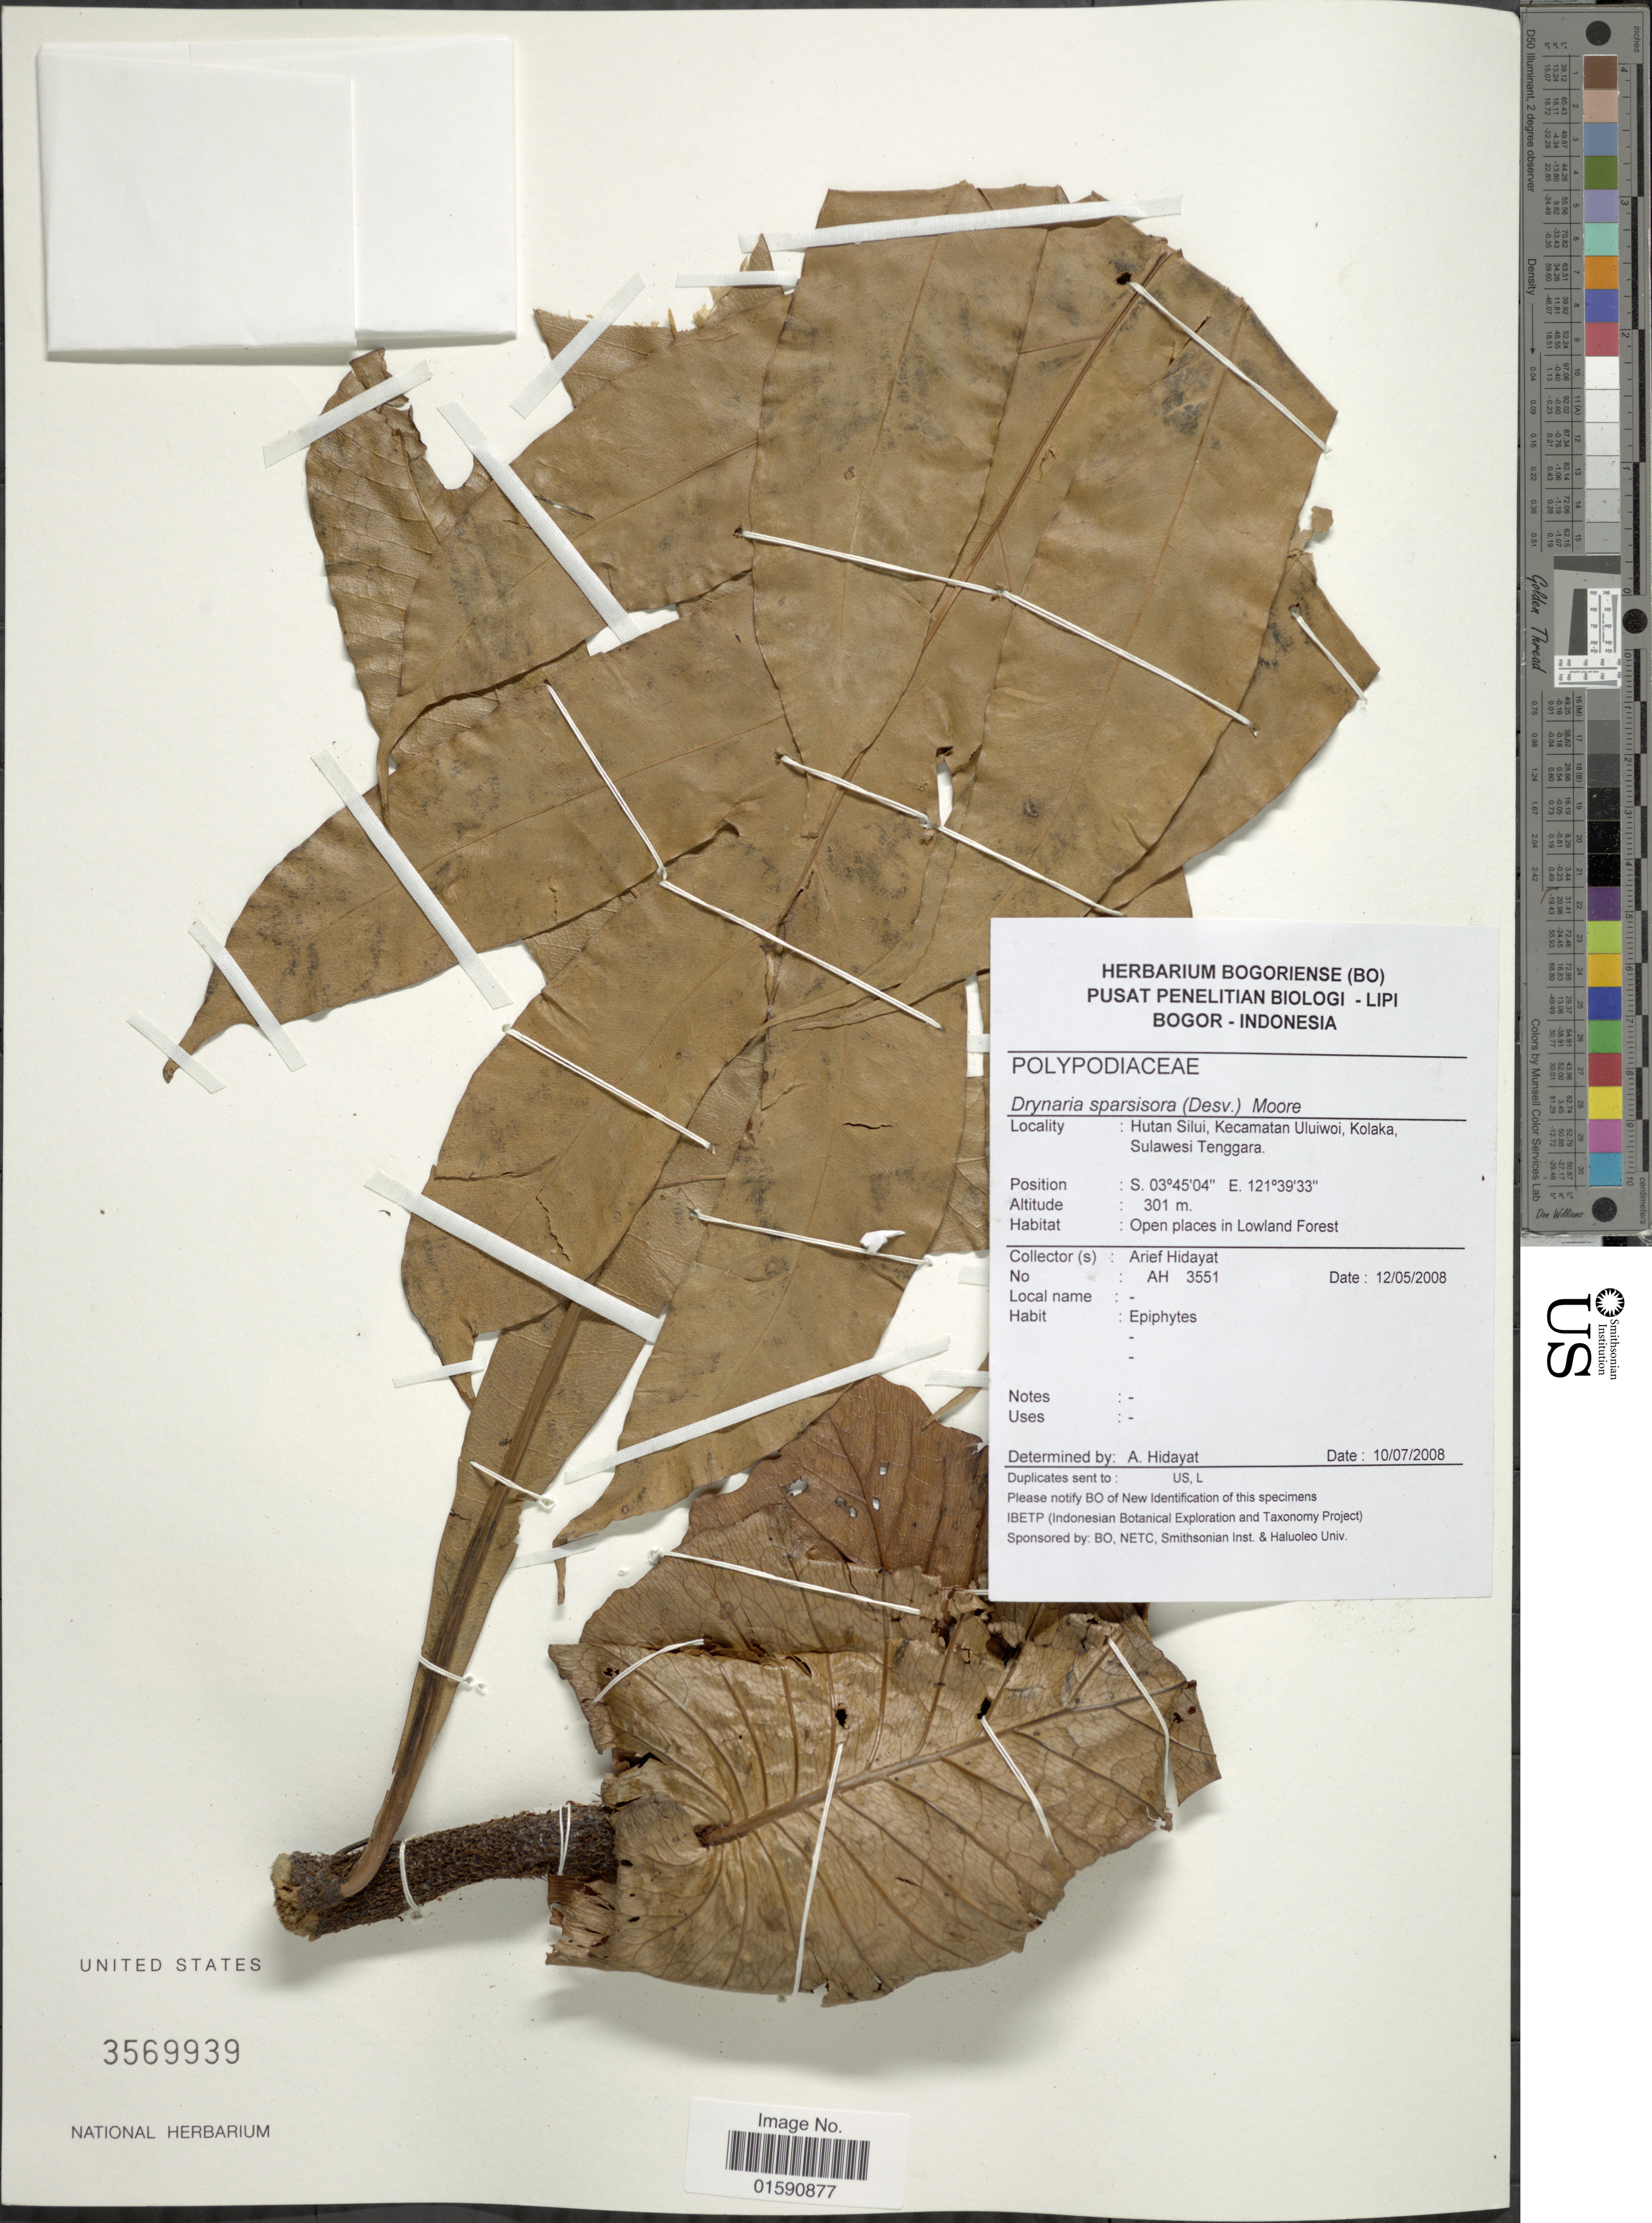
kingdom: Plantae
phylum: Tracheophyta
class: Polypodiopsida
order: Polypodiales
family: Polypodiaceae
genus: Drynaria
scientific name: Drynaria sparsisora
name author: (Desu.) T. Moore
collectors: A. Hidayat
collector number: AH 3551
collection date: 2008-05-12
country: Indonesia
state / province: Sulawesi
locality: Hutan Silui, Kecamatan Uluiwoi, Kolaka, Sulawesi Tenggara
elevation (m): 301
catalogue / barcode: US 3569939